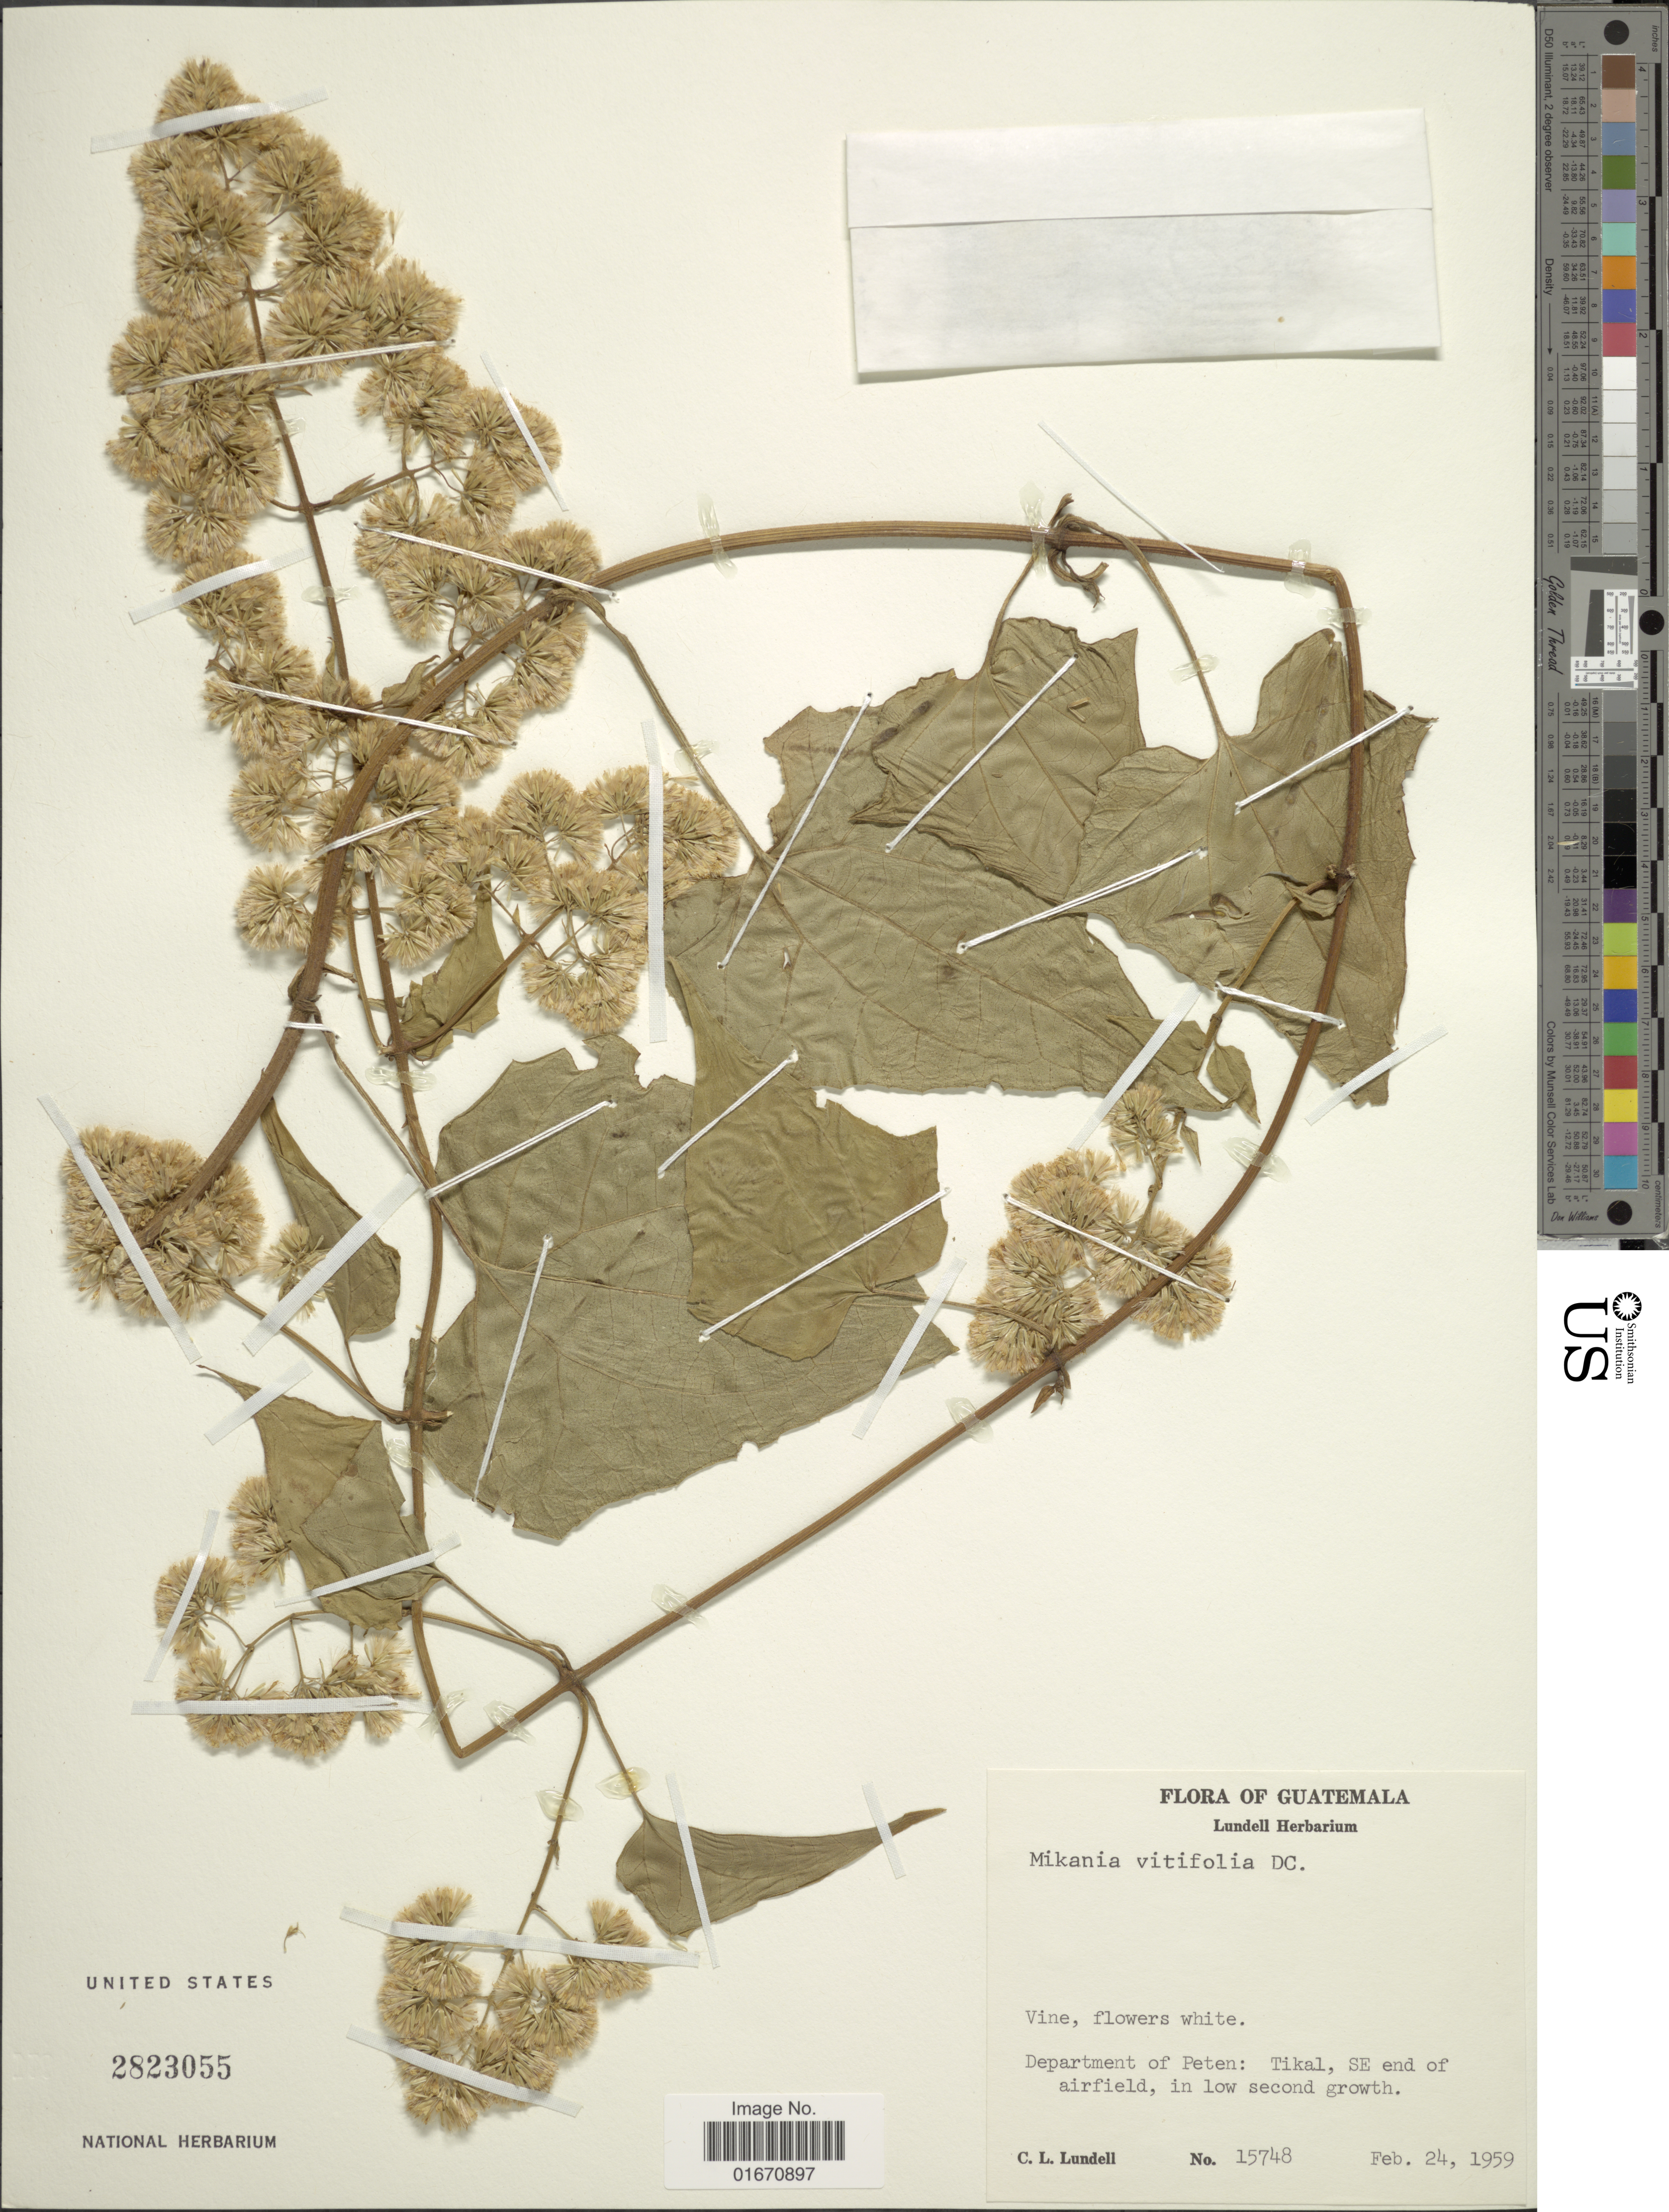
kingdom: Plantae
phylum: Tracheophyta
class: Magnoliopsida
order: Asterales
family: Asteraceae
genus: Mikania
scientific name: Mikania vitifolia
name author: DC.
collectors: C. L. Lundell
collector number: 15748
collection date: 1959-02-24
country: Guatemala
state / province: El Petén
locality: Department of Peten, Tikal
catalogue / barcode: US 2823055